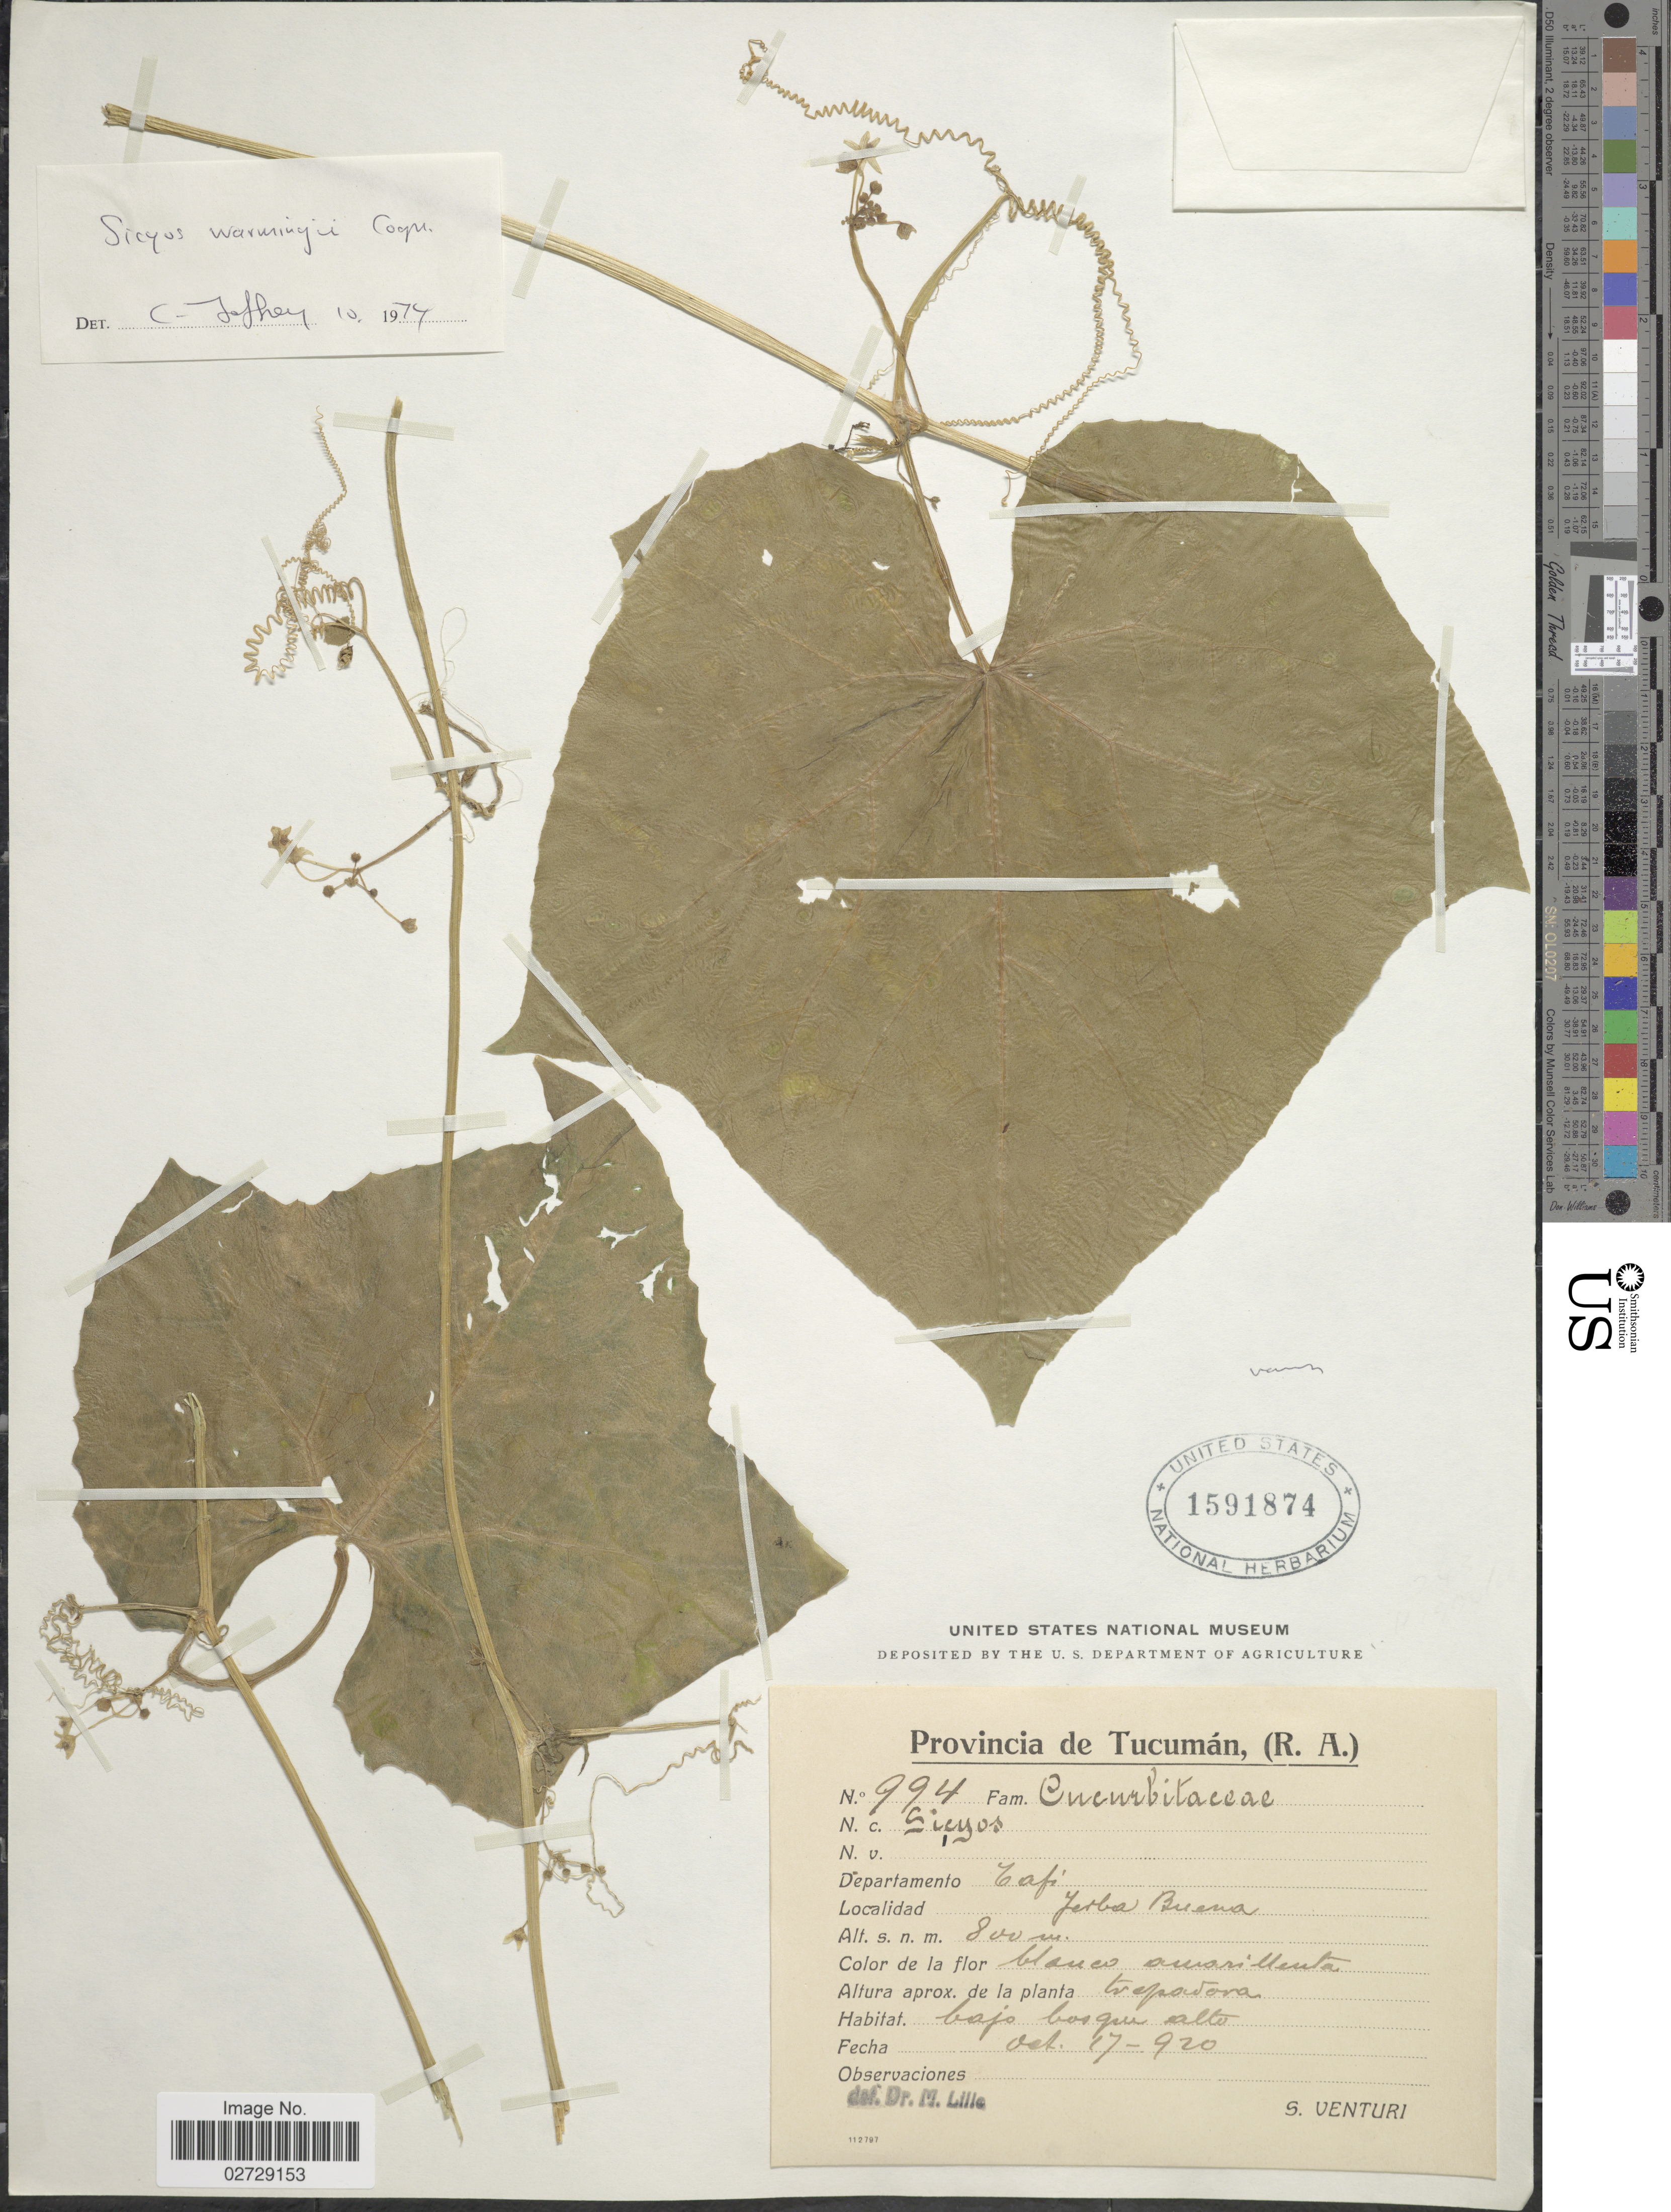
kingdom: Plantae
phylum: Tracheophyta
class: Magnoliopsida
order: Cucurbitales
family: Cucurbitaceae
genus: Sicyos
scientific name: Sicyos warmingii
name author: Cogn.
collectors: S. Venturi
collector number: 994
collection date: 1920-10-17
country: Argentina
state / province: Tucuman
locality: Provincia de Tucuman, (R.A.), Departamento Tafi, Yerba Buena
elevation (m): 800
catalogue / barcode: US 1591874